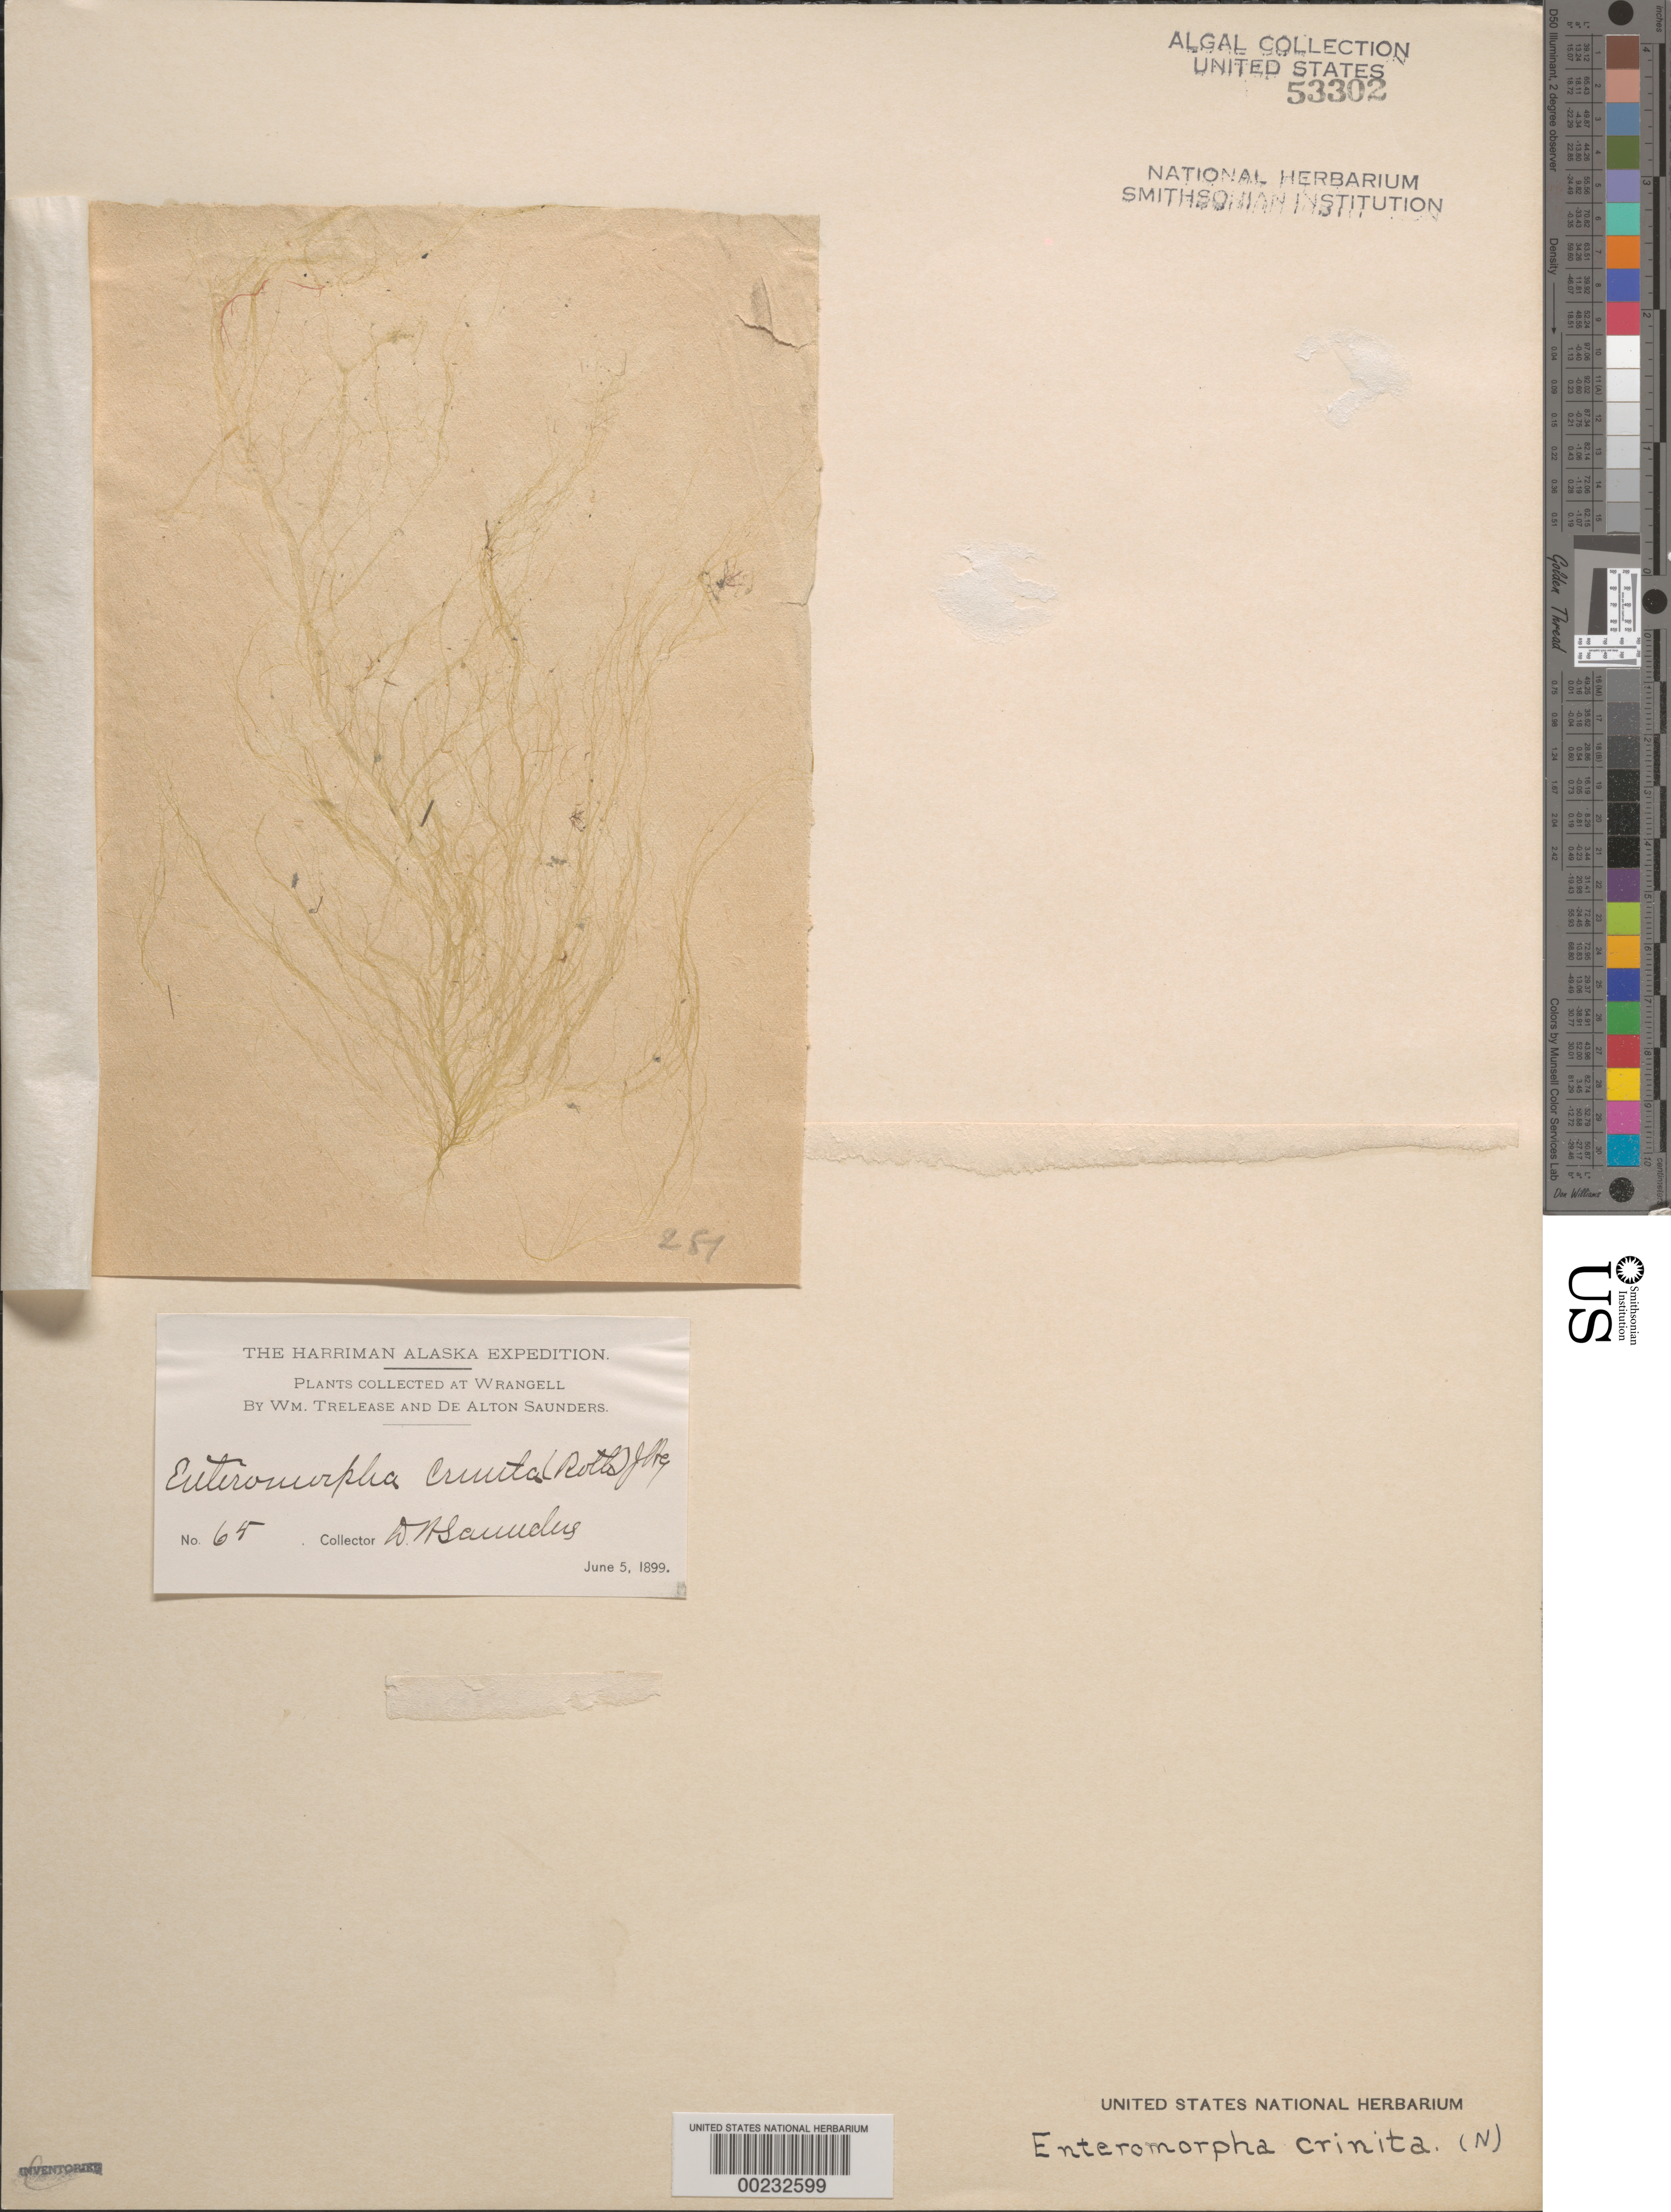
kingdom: Plantae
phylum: Chlorophyta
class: Ulvophyceae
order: Ulvales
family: Ulvaceae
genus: Ulva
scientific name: Ulva clathrata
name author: (Roth) C. Agardh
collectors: D. Saunders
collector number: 65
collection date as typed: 05 Jun 1899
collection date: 1899-06-05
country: United States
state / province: Alaska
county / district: Wrangell-Petersburg Division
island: Wrangell Island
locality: Wrangell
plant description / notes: Harriman Alaska Expedition, 1899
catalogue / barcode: US 53302